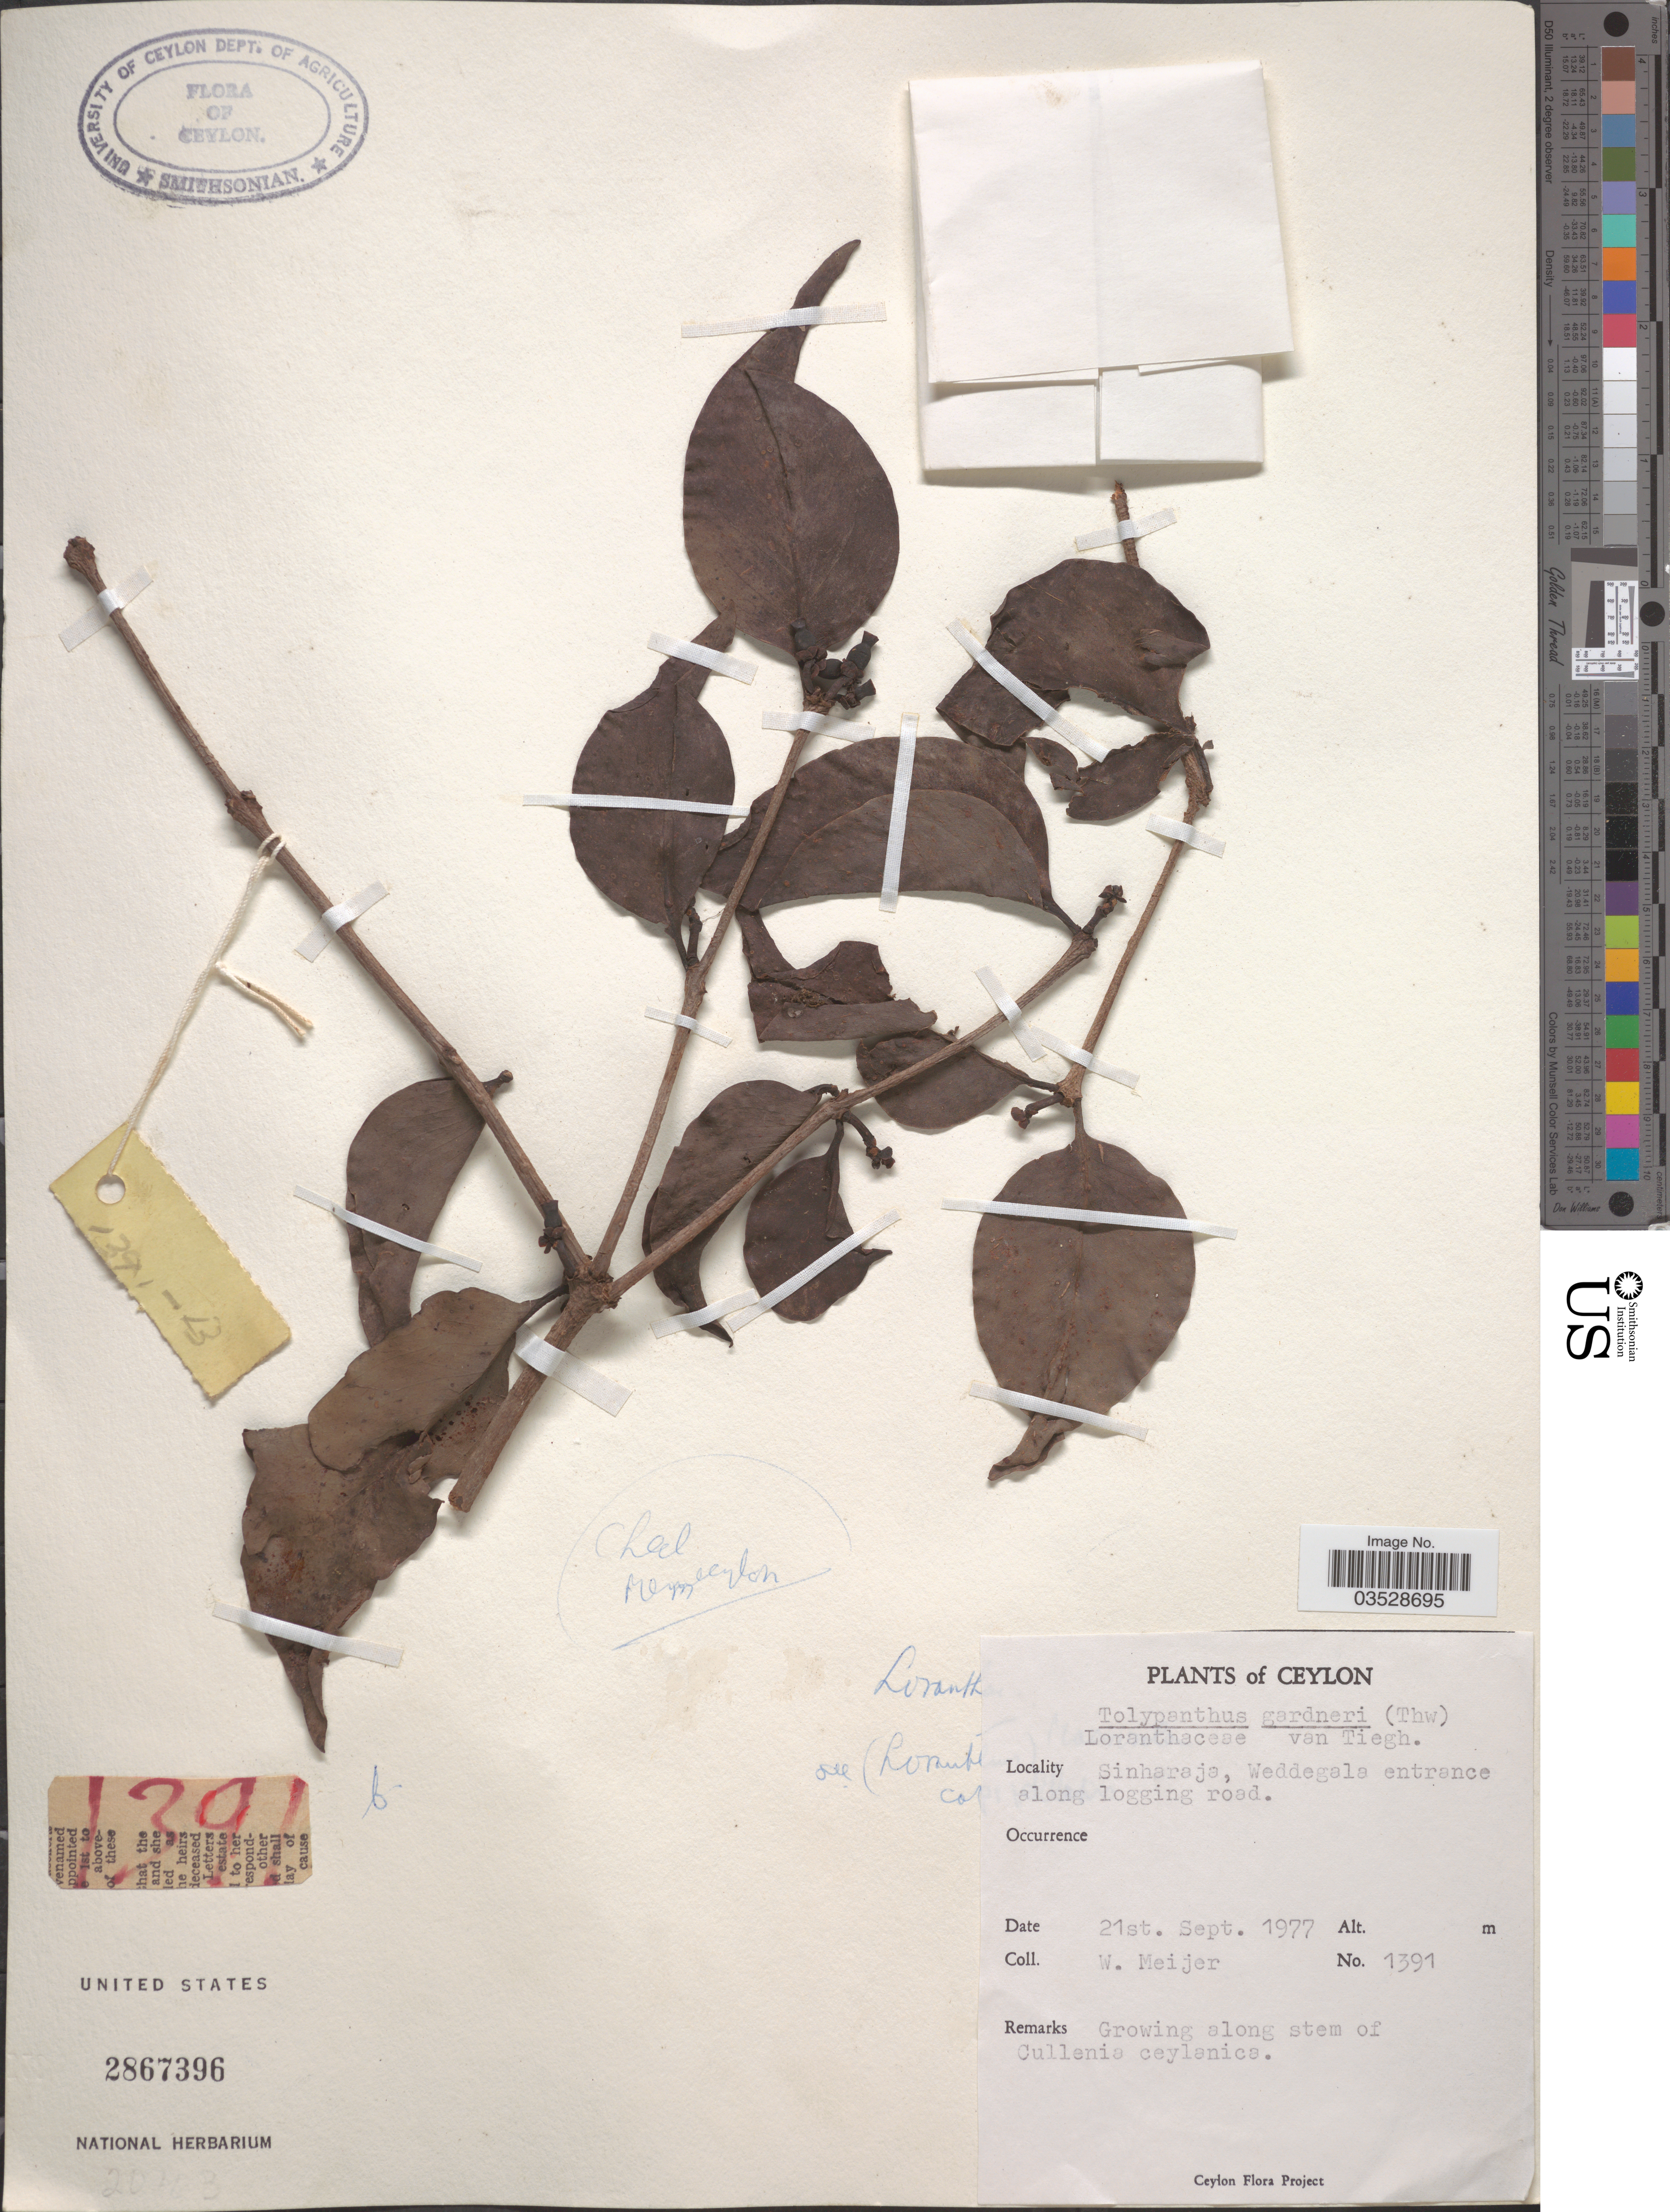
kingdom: Plantae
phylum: Tracheophyta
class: Magnoliopsida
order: Santalales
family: Loranthaceae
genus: Tolypanthus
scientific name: Tolypanthus gardneri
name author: Tiegh.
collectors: W. Meijer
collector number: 1391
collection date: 1977-09-21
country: Sri Lanka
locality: Ceylon. Sinharaja, Weddegala entrance along logging road.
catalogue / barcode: US 2867396